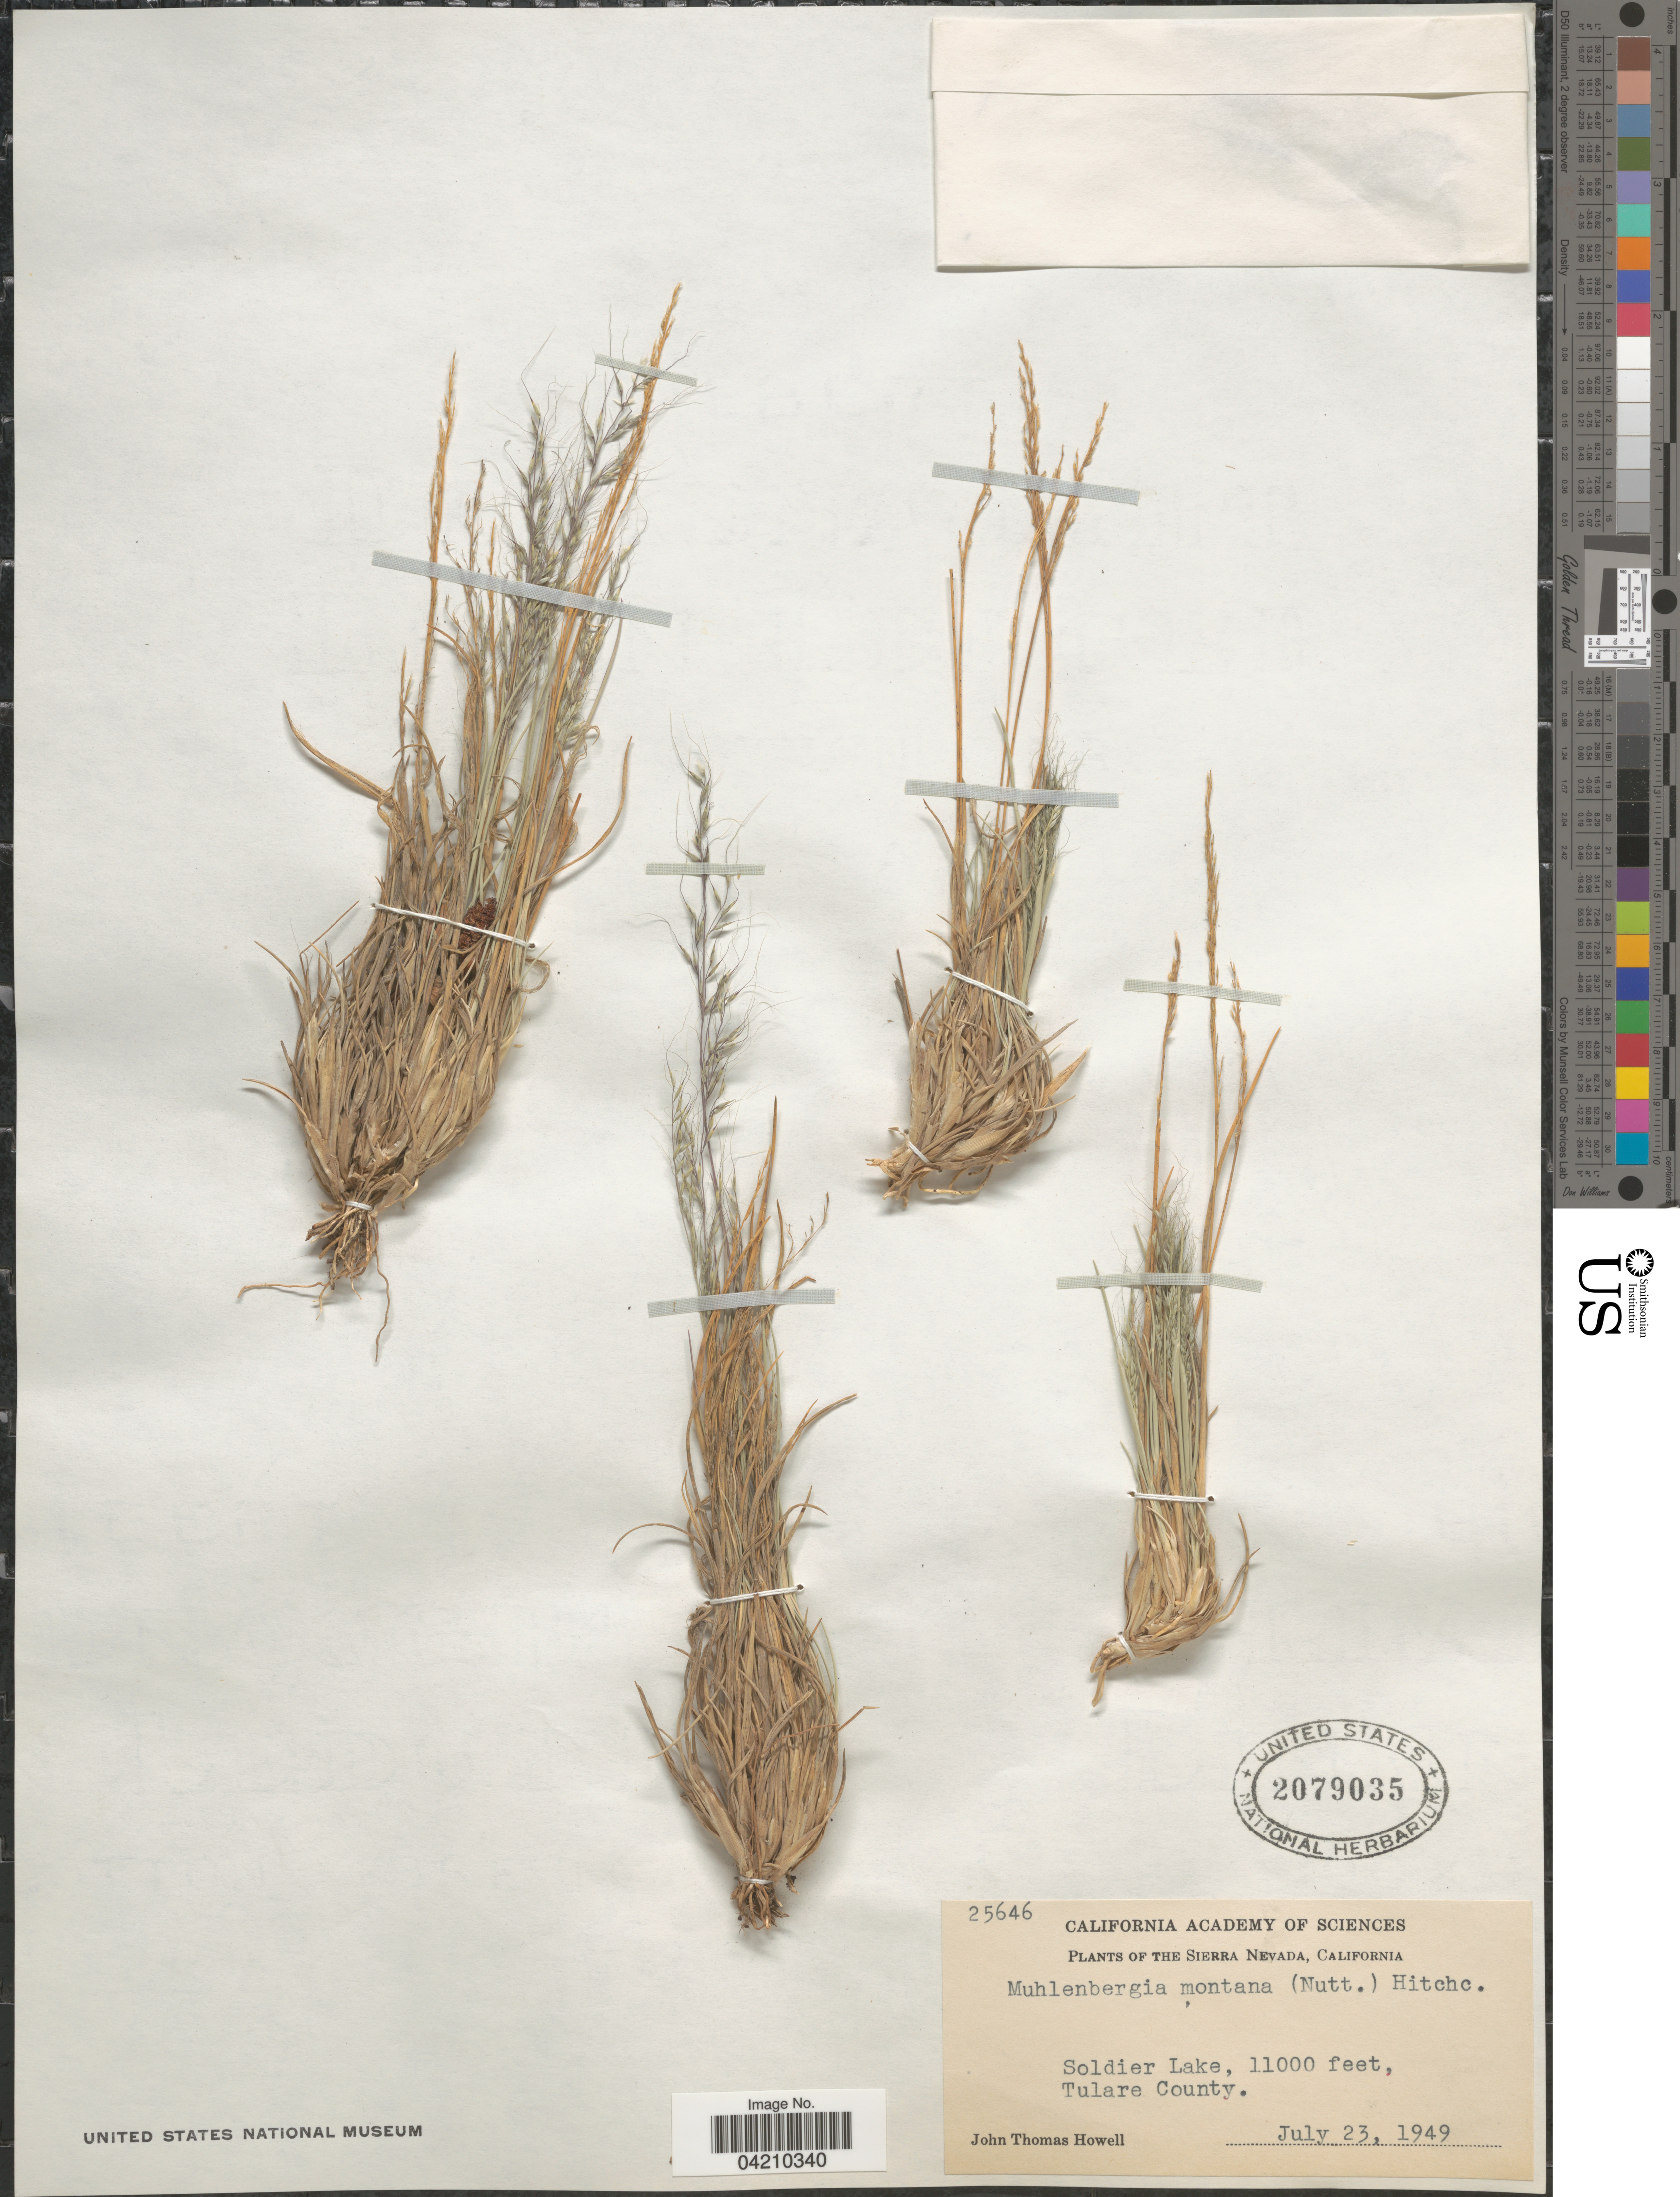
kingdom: Plantae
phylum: Tracheophyta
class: Liliopsida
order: Poales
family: Poaceae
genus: Muhlenbergia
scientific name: Muhlenbergia montana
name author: (Nutt.) Hitchc.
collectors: J. T. Howell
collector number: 25646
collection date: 1949-07-23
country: United States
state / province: California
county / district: Tulare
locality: The Sierra Nevada. Soldier Lake, Tulare County.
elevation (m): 3353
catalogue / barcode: US 2079035